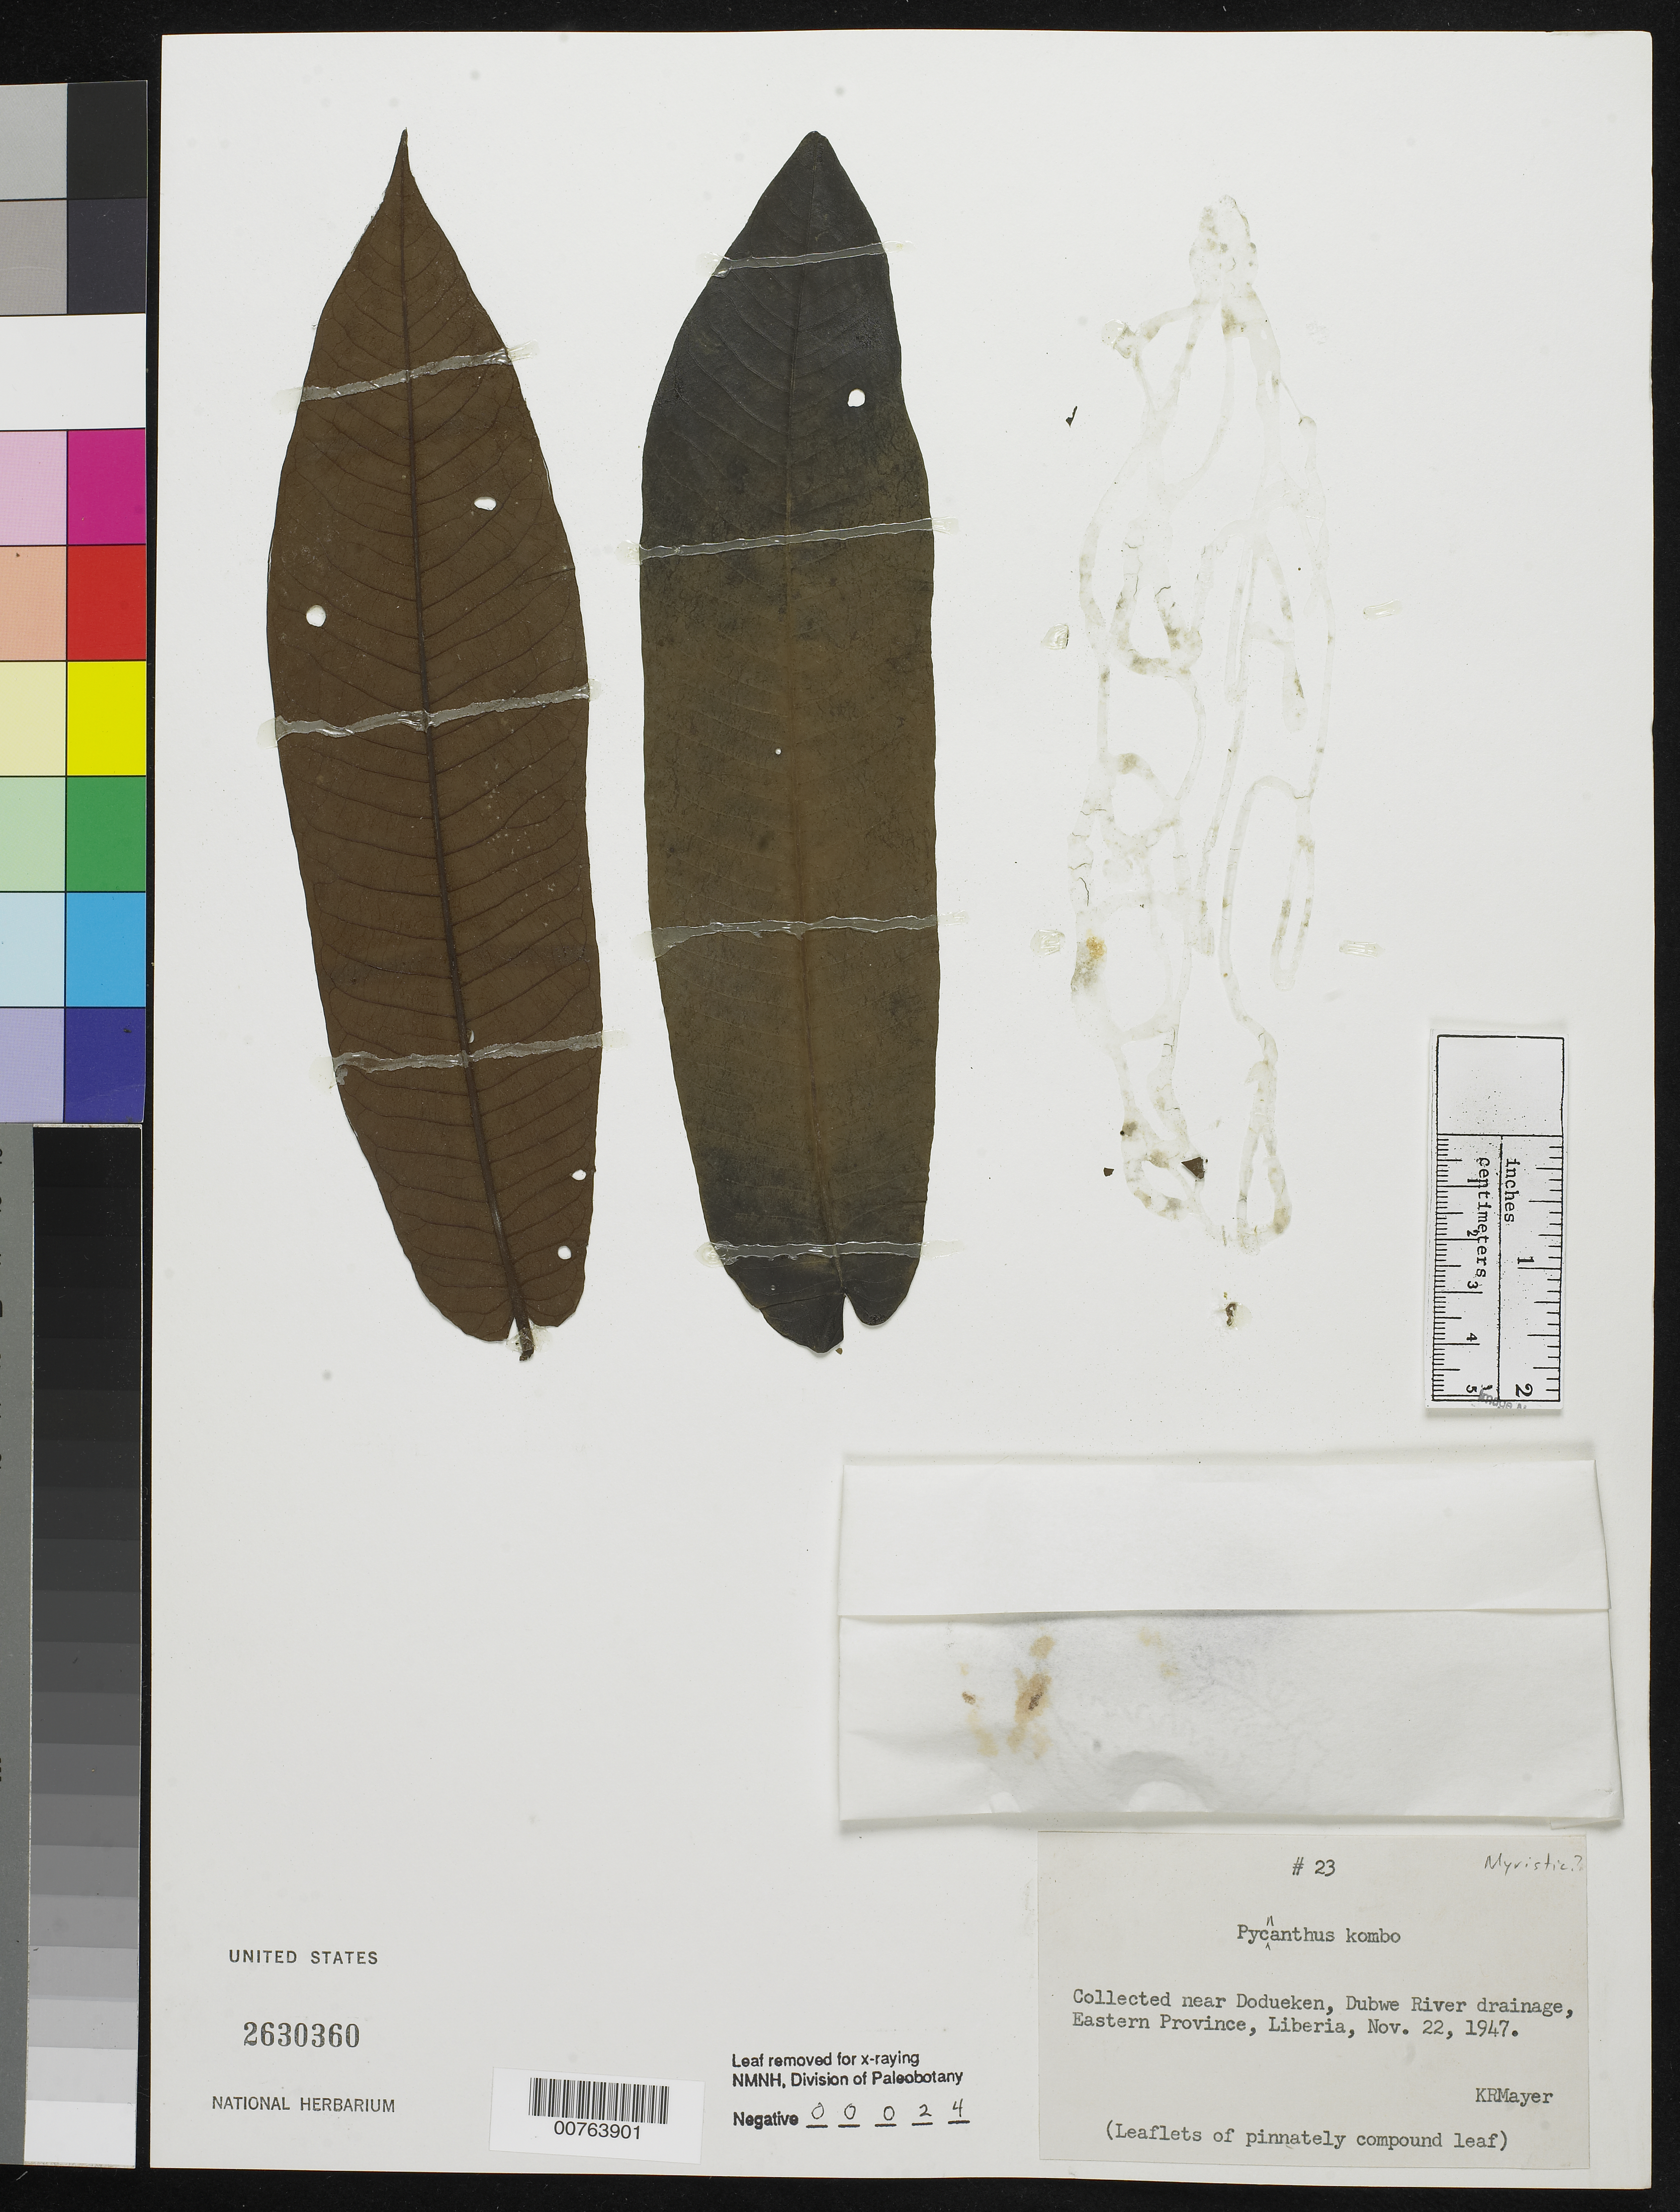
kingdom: Plantae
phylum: Tracheophyta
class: Magnoliopsida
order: Magnoliales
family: Myristicaceae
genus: Pycnanthus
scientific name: Pycnanthus kombo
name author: (Baill.) Warb.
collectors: K. R. Mayer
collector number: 23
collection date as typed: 22 Nov 1947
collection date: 1947-11-22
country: Liberia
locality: Eastern Province: Dubwe River drainage, near Dodueken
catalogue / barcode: US 2630360